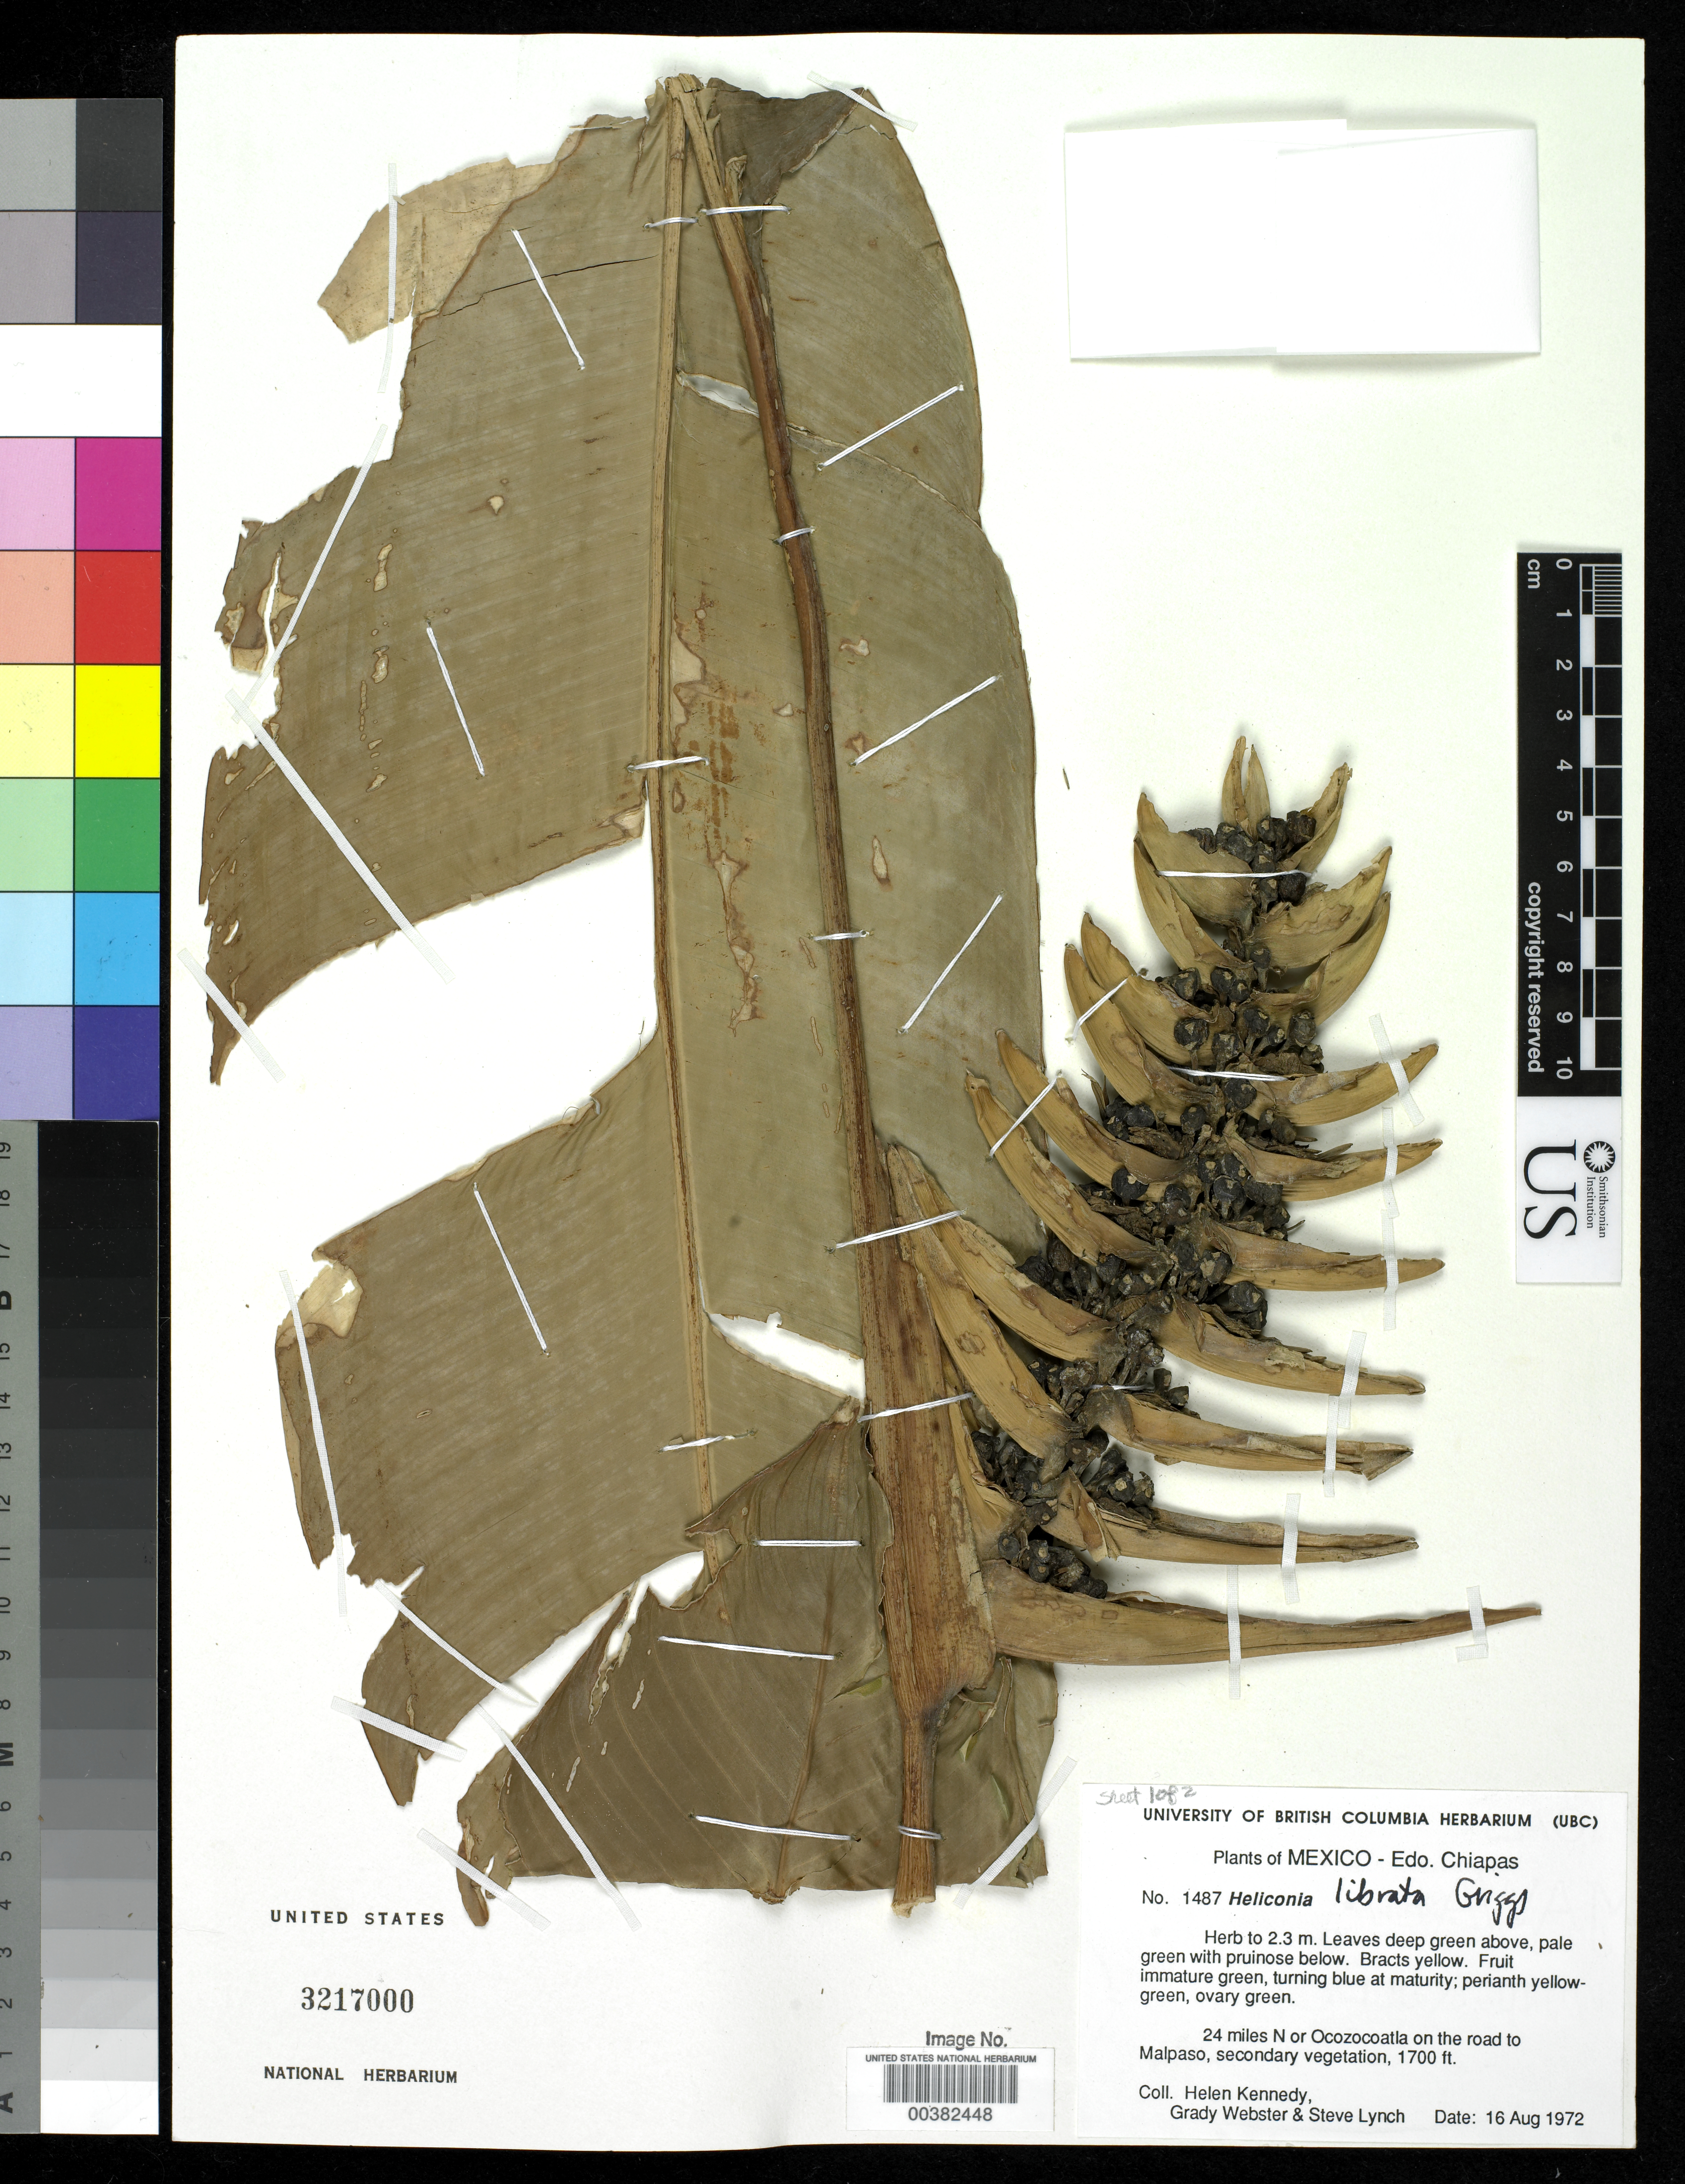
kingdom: Plantae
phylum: Tracheophyta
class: Liliopsida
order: Zingiberales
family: Heliconiaceae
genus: Heliconia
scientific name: Heliconia librata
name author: R.F. Griggs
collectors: H. Kennedy, G. L. Webster & S. Lynch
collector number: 1487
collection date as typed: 16 Aug 1972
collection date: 1972-08-16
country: Mexico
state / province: Chiapas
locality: N of Ocozocoatla on rd to Malpaso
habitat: Secondary vegetation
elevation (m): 518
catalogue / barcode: US 3217000